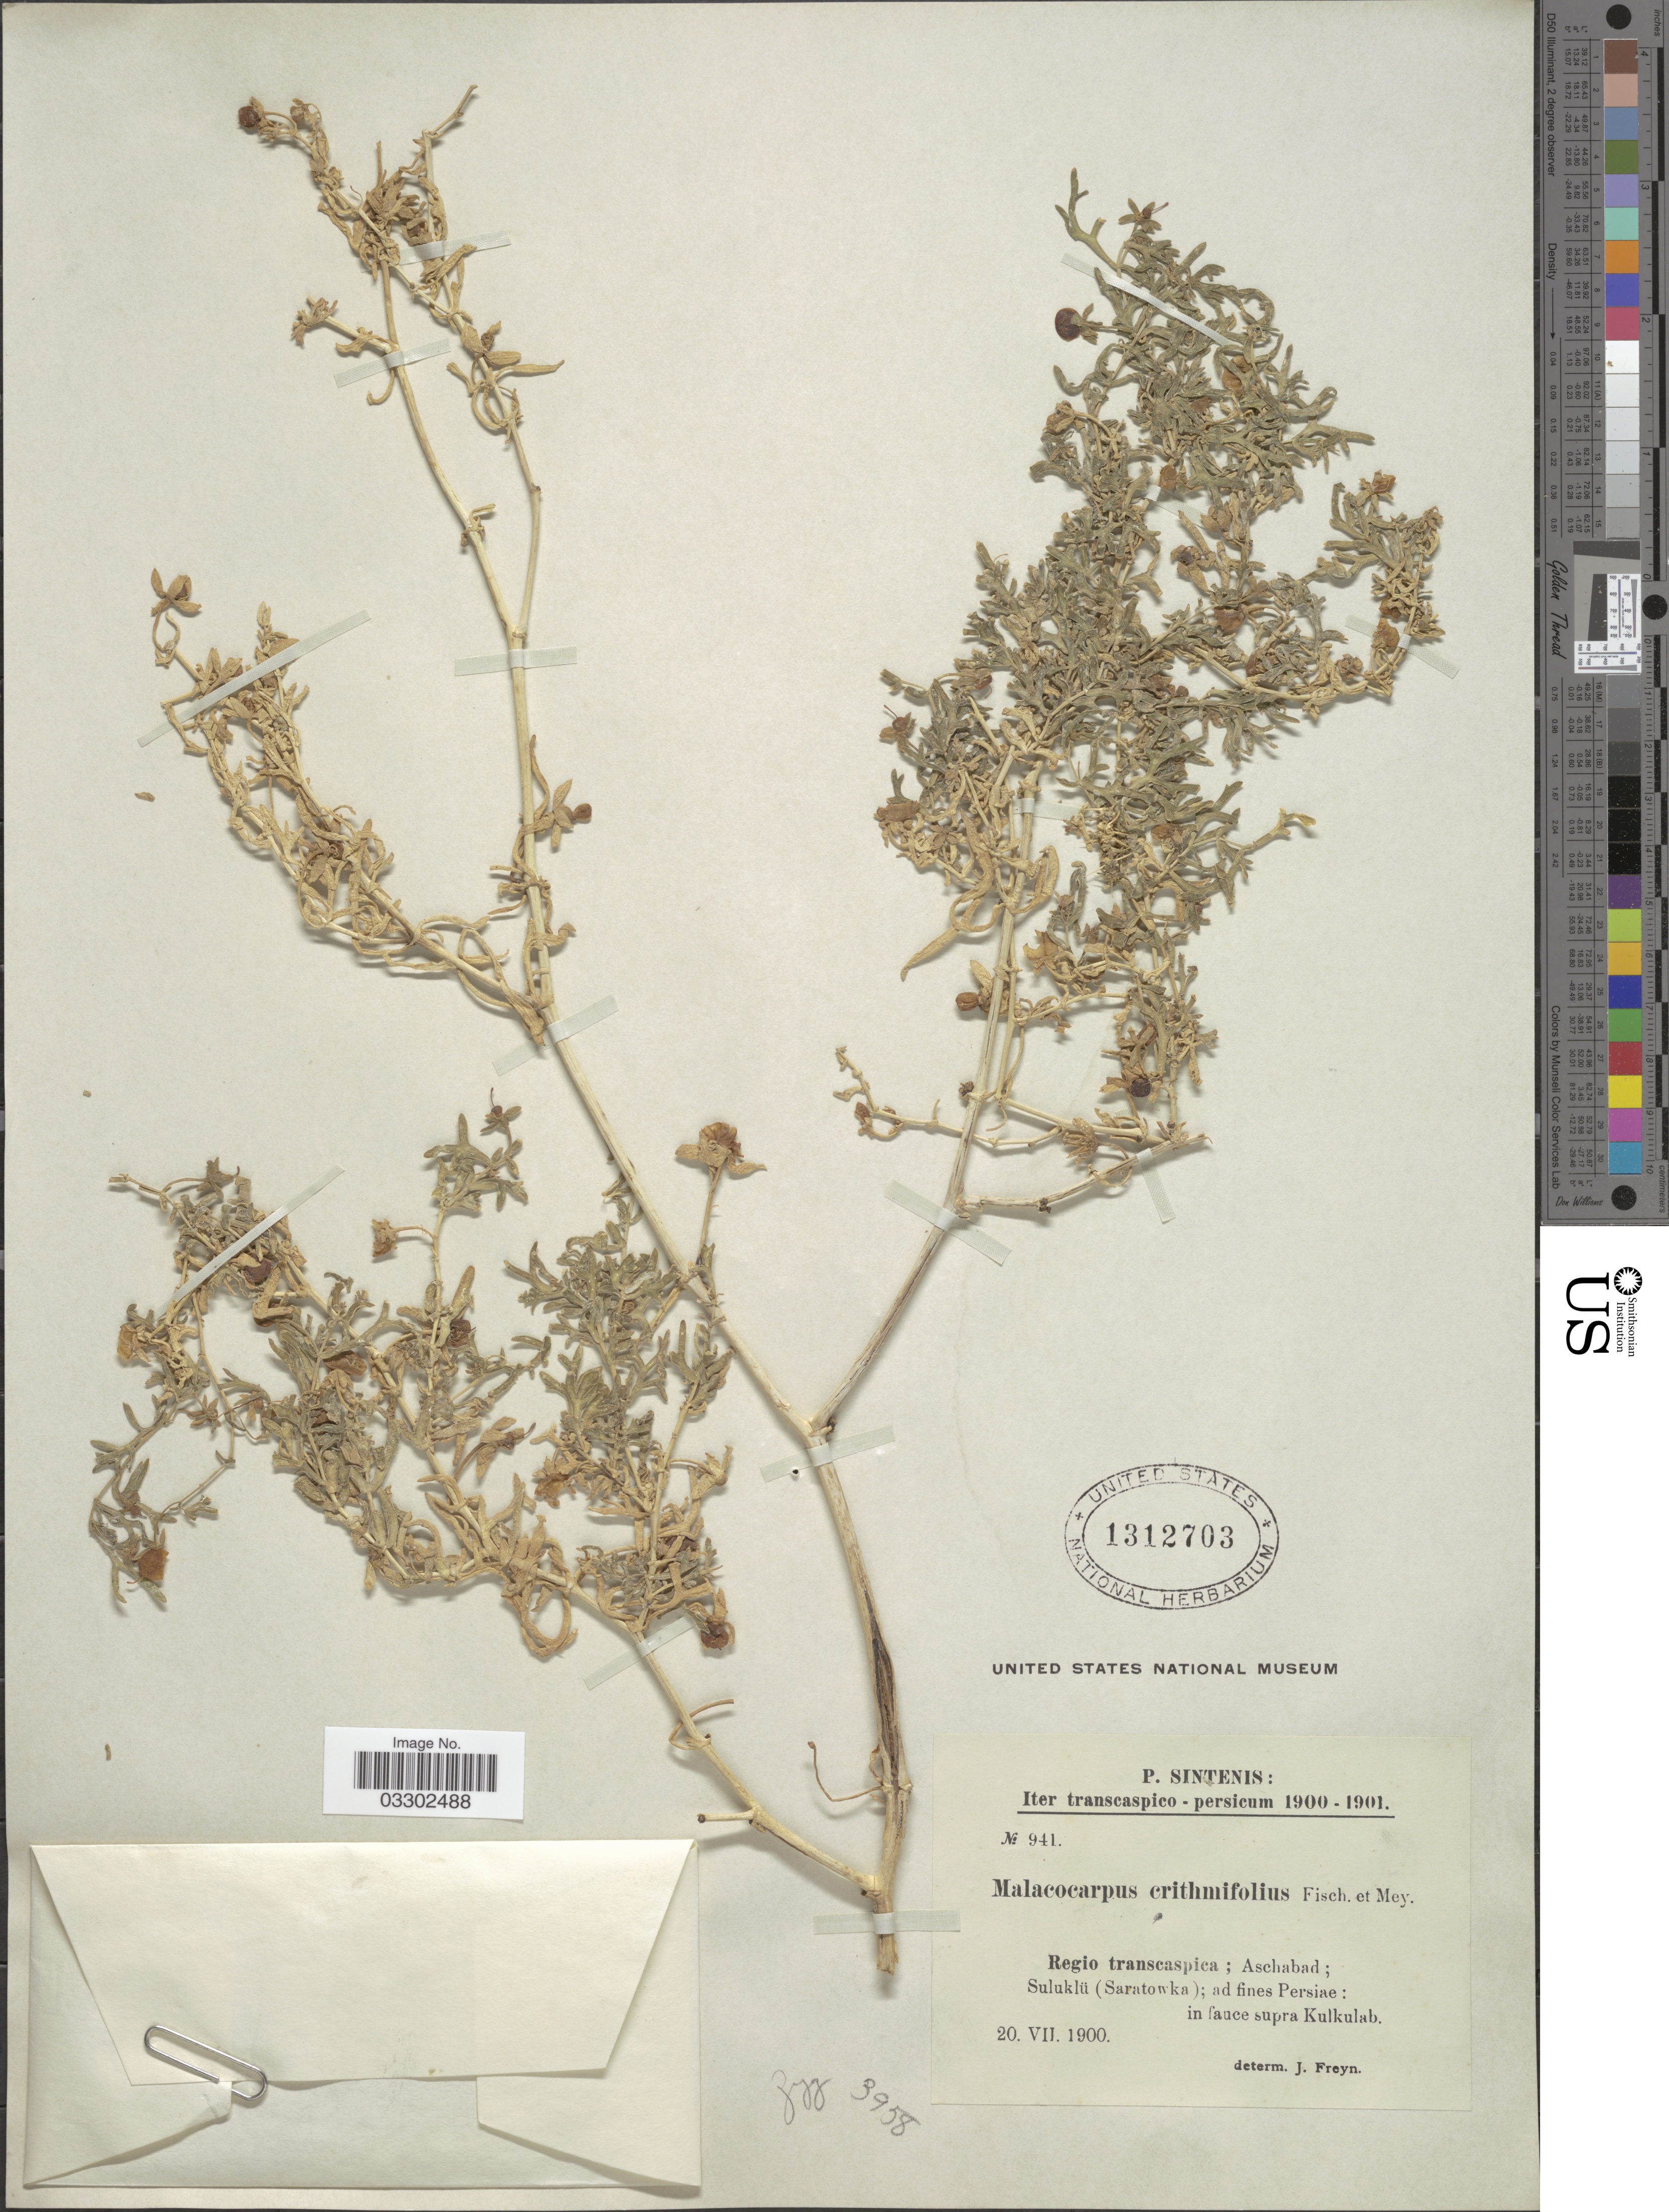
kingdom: Plantae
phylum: Tracheophyta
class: Magnoliopsida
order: Sapindales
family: Tetradiclidaceae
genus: Malacocarpus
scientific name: Malacocarpus crithmifolius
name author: (Retz.) Fisch. & C.A. Mey.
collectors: P. Sintenis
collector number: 941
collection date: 1900-07-20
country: Iran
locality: Persicum. Regio transcaspica; Aschabad; Suluklü (Saratowka); ad fines Persiae: in fauce supra Kulkulab.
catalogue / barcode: US 1312703